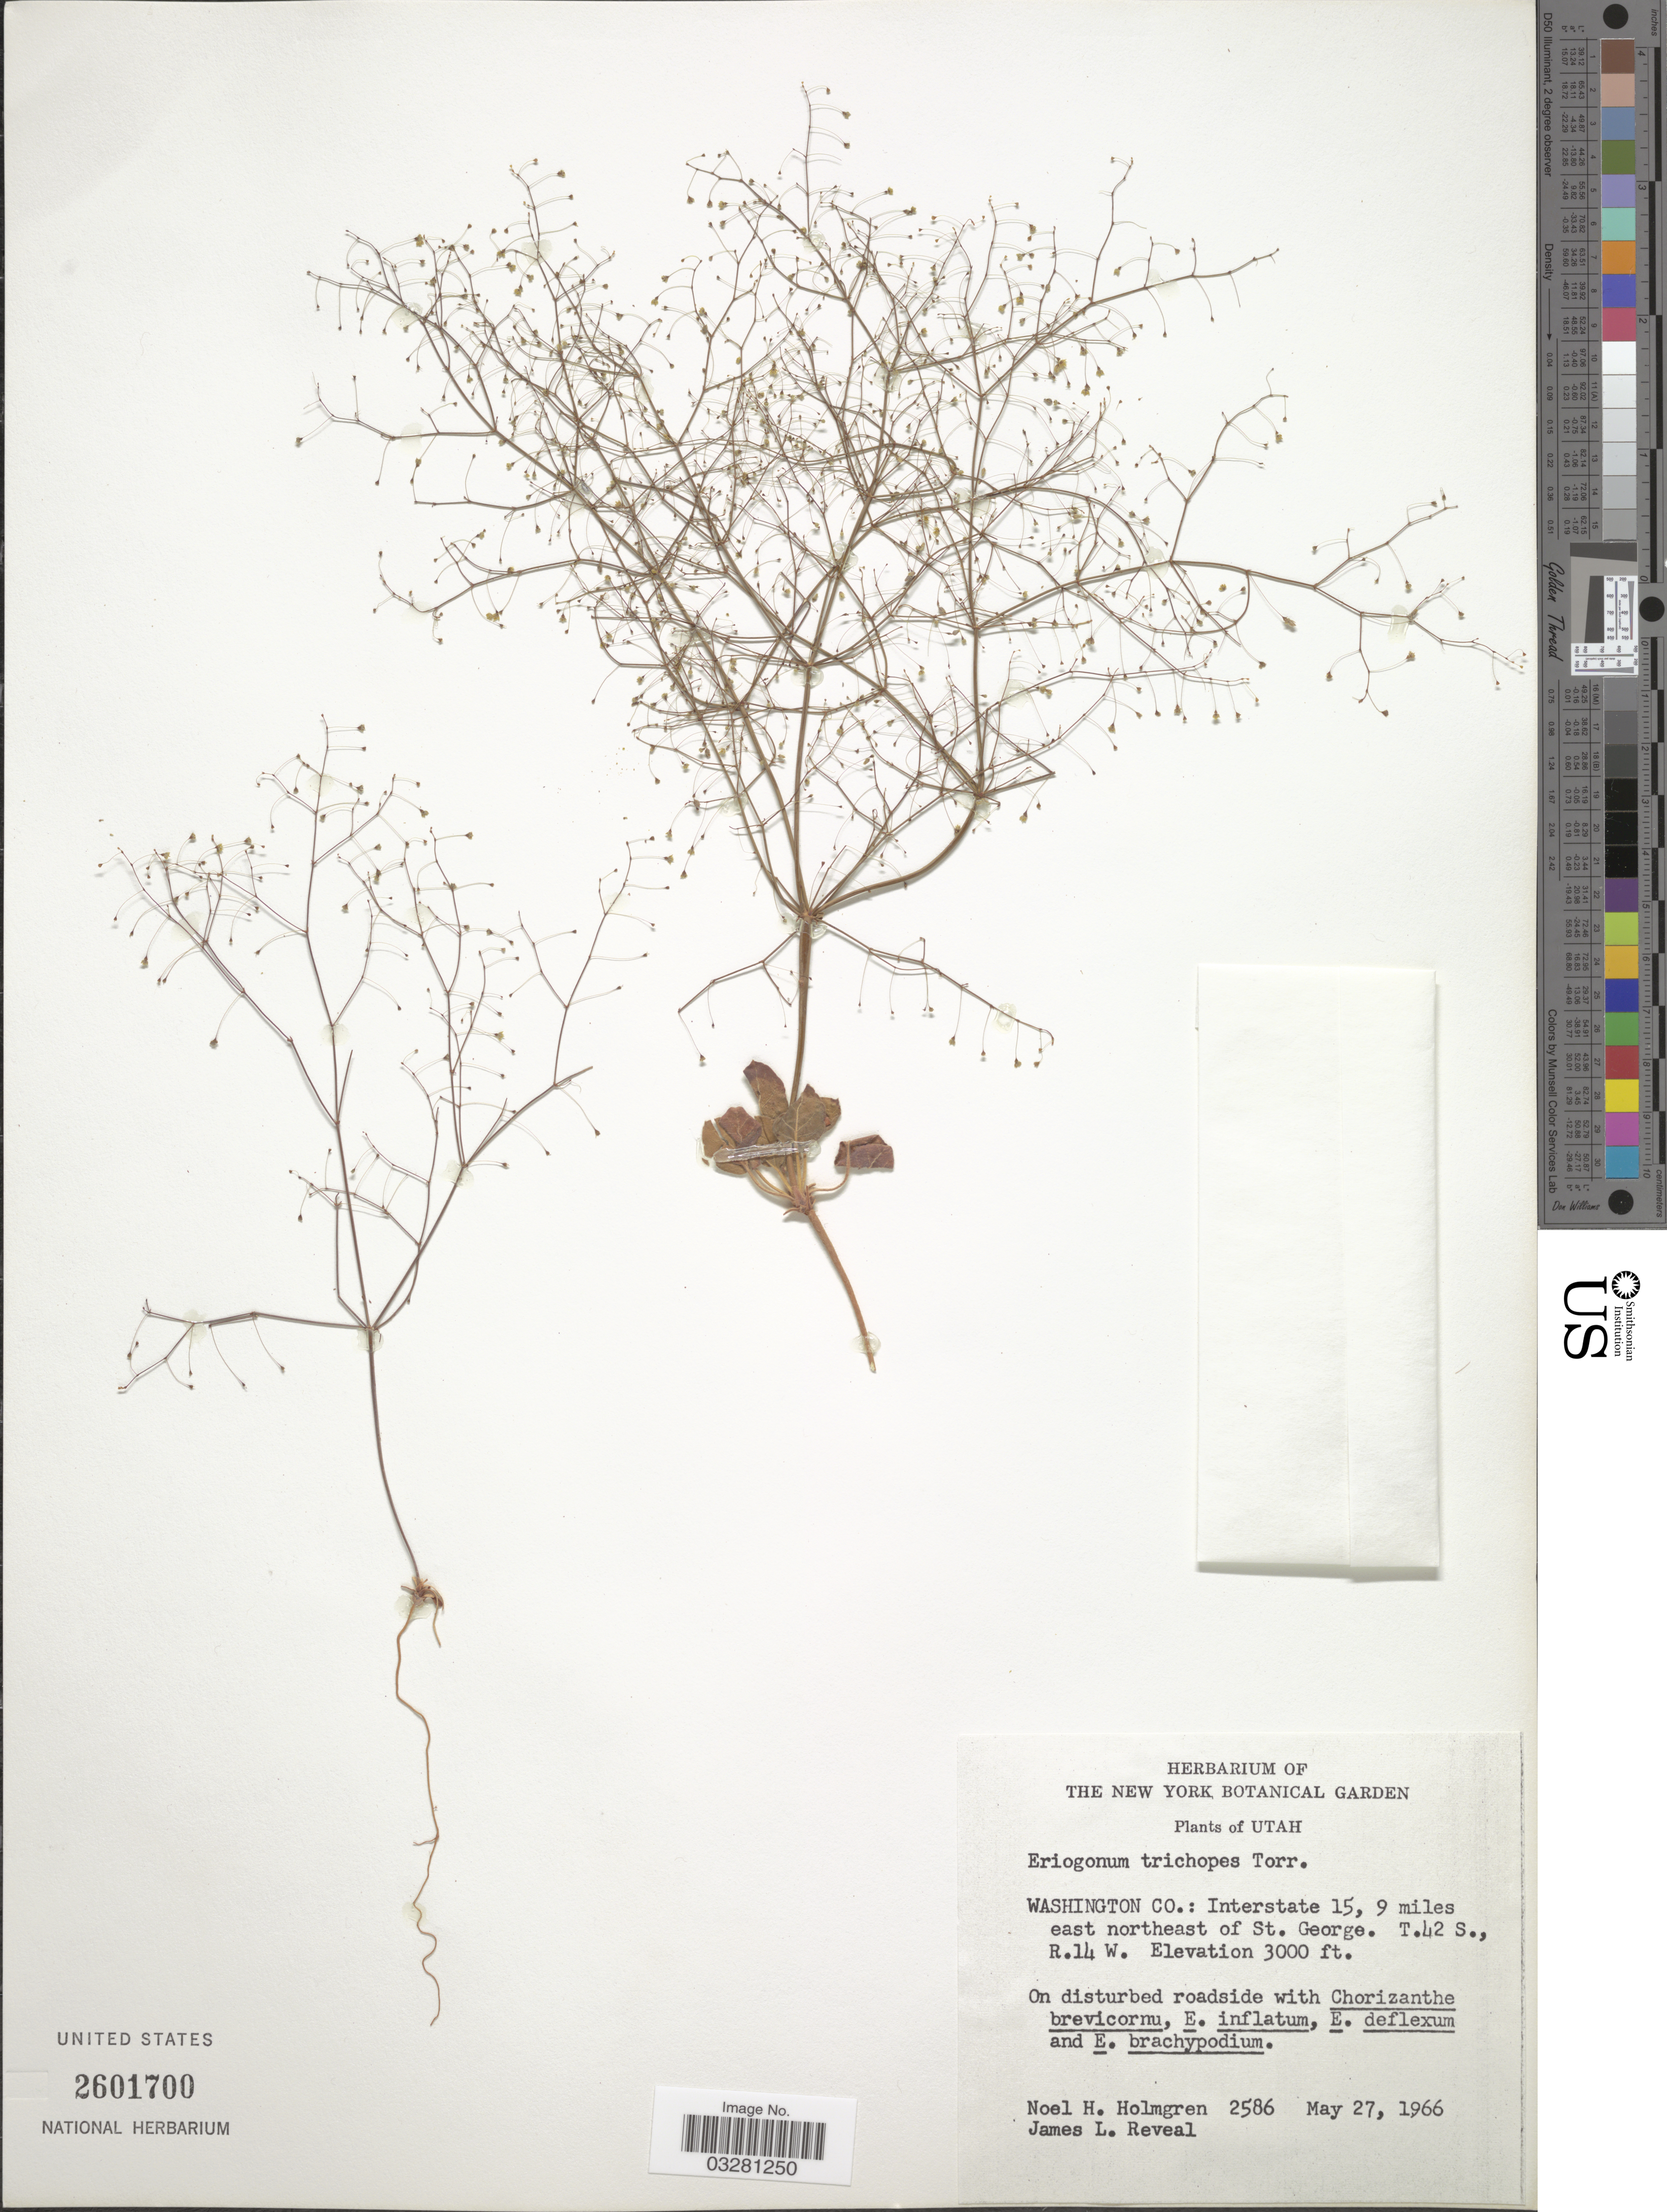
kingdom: Plantae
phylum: Tracheophyta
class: Magnoliopsida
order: Caryophyllales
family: Polygonaceae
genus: Eriogonum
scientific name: Eriogonum trichopes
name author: Torr.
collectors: N. H. Holmgren & J. L. Reveal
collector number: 2586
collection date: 1966-05-27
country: United States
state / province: Utah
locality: Washington Co.: Interstate 15, 9 miles east of northeast of St. George. T.42S., R.14W.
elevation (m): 914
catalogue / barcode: US 2601700